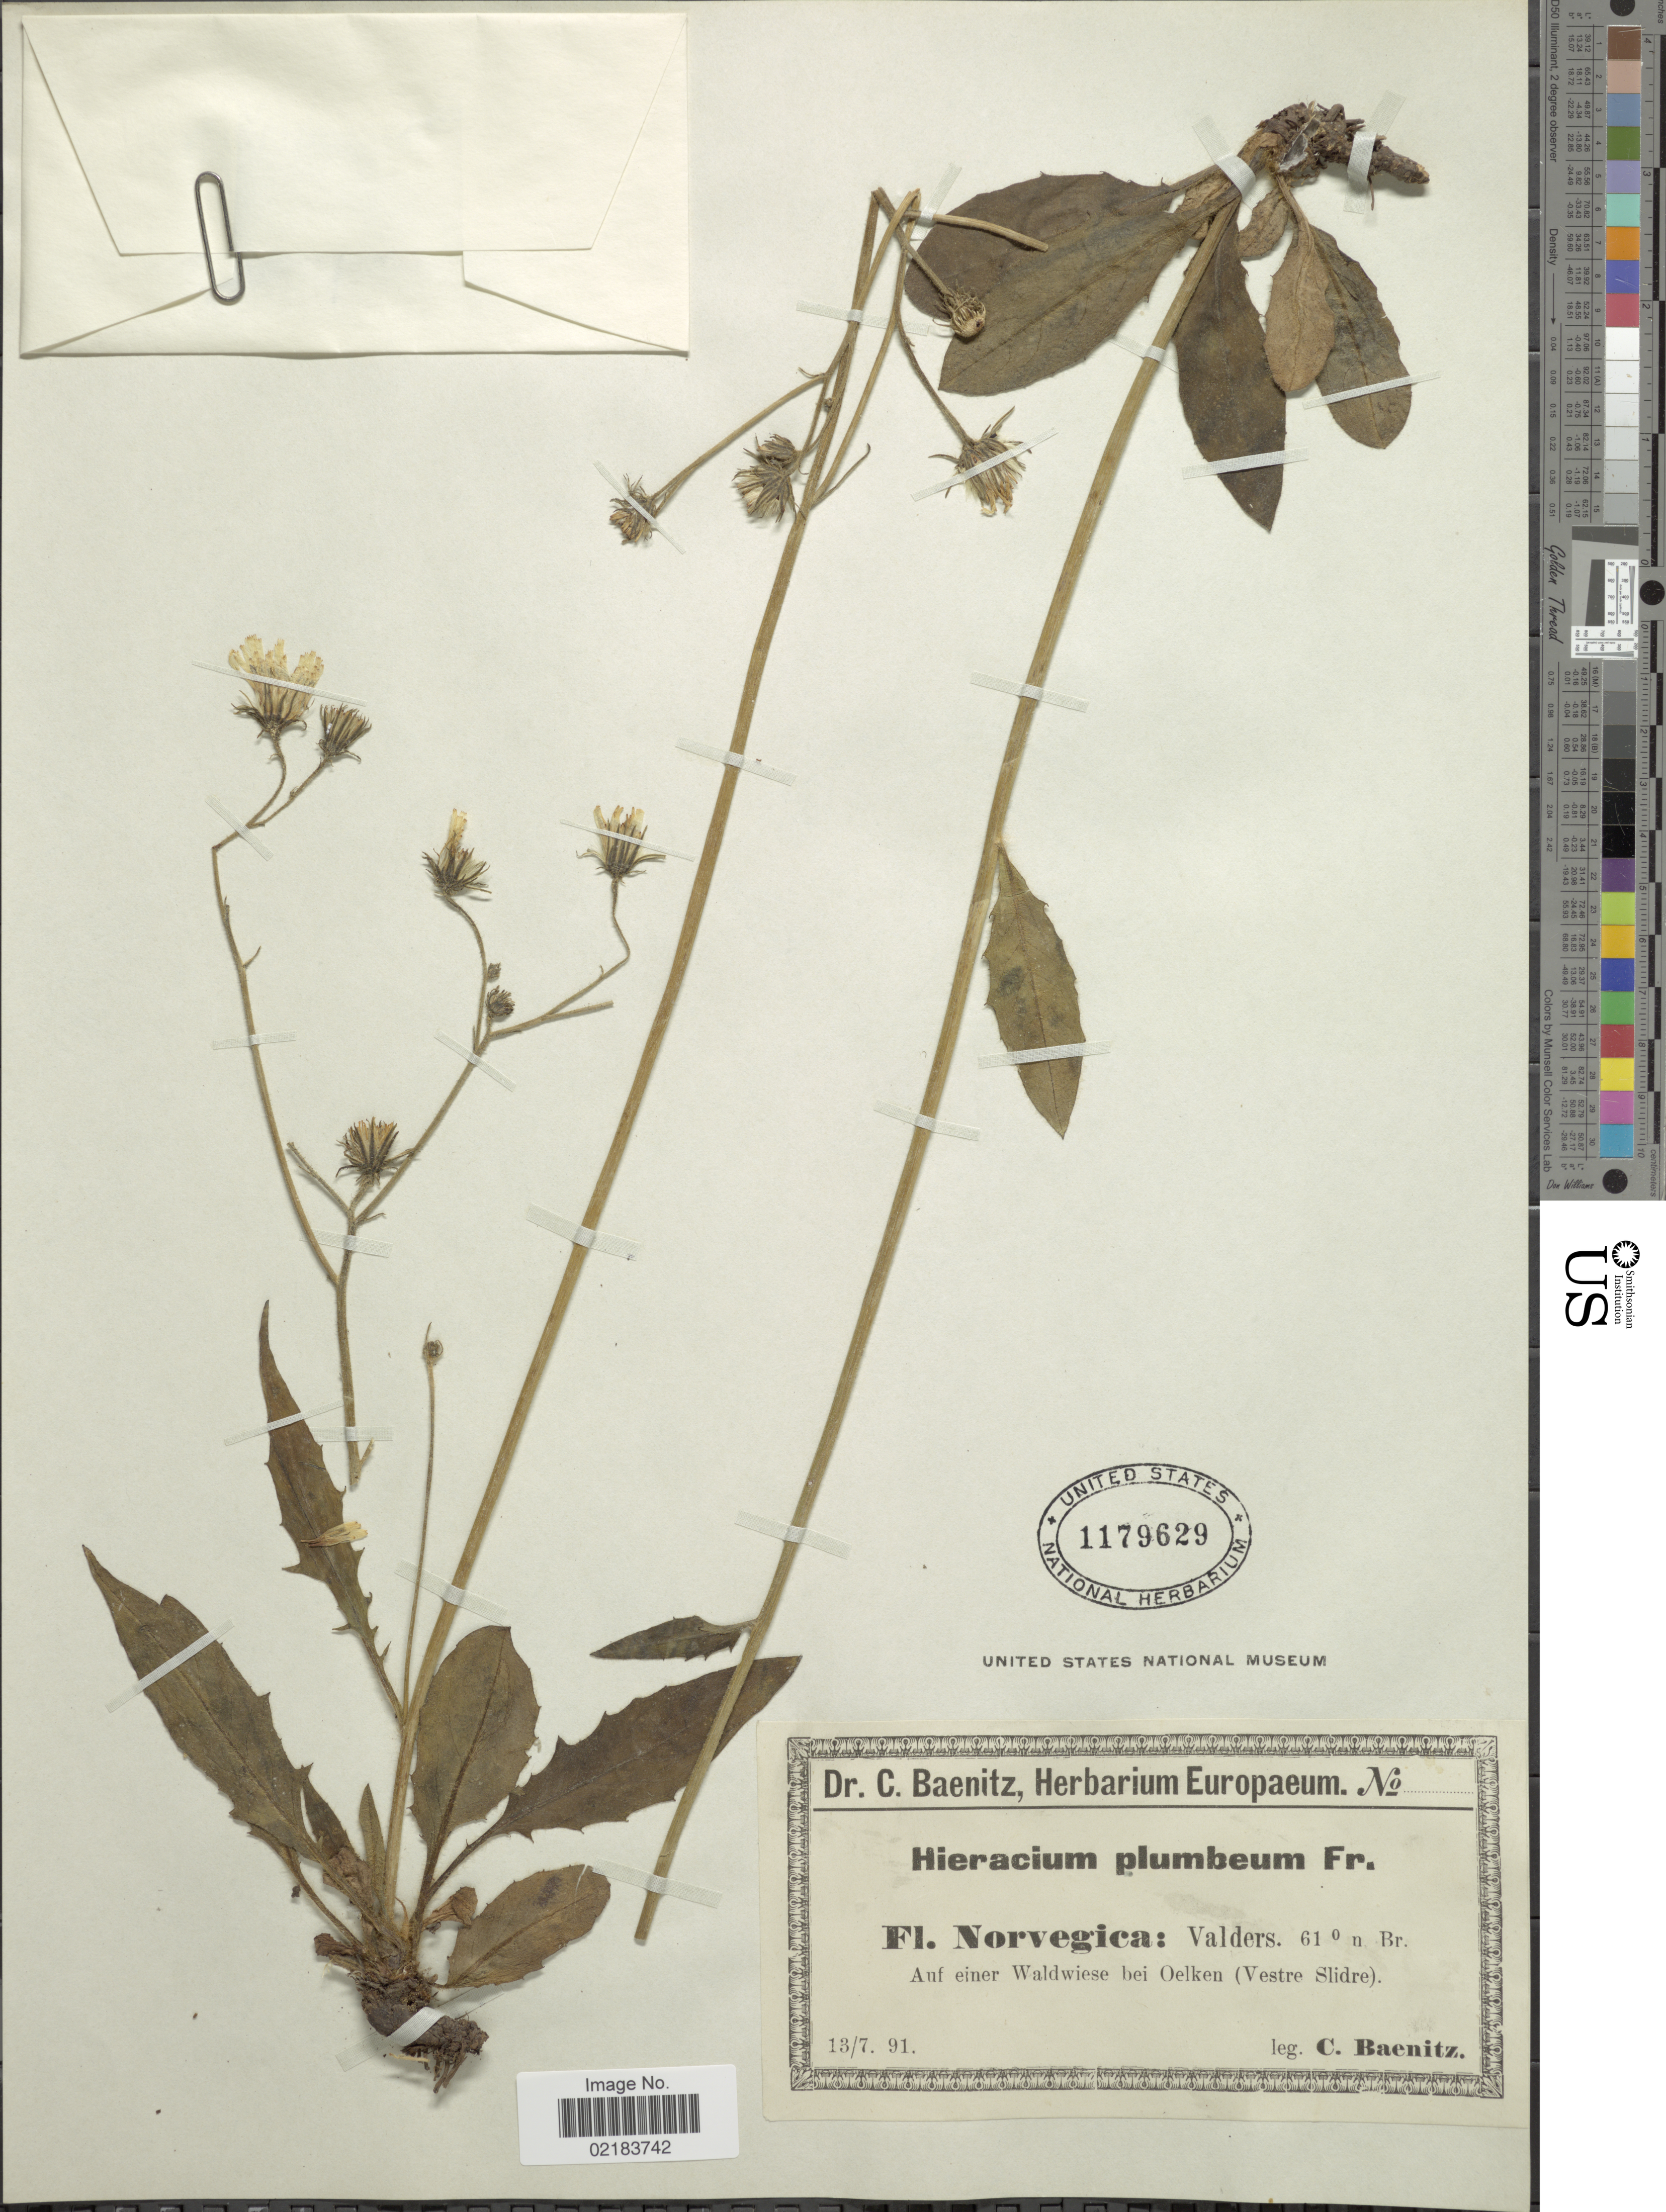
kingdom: Plantae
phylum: Tracheophyta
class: Magnoliopsida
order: Asterales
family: Asteraceae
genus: Hieracium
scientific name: Hieracium plumbeum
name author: Blytt & Fr.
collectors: C. G. Baenitz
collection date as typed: Transcribed d/m/y: 13/7/91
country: Norway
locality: Norvegica: Valders. Auf einer Walwiese bei Oelken (Vestre Slidre)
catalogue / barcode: US 1179629